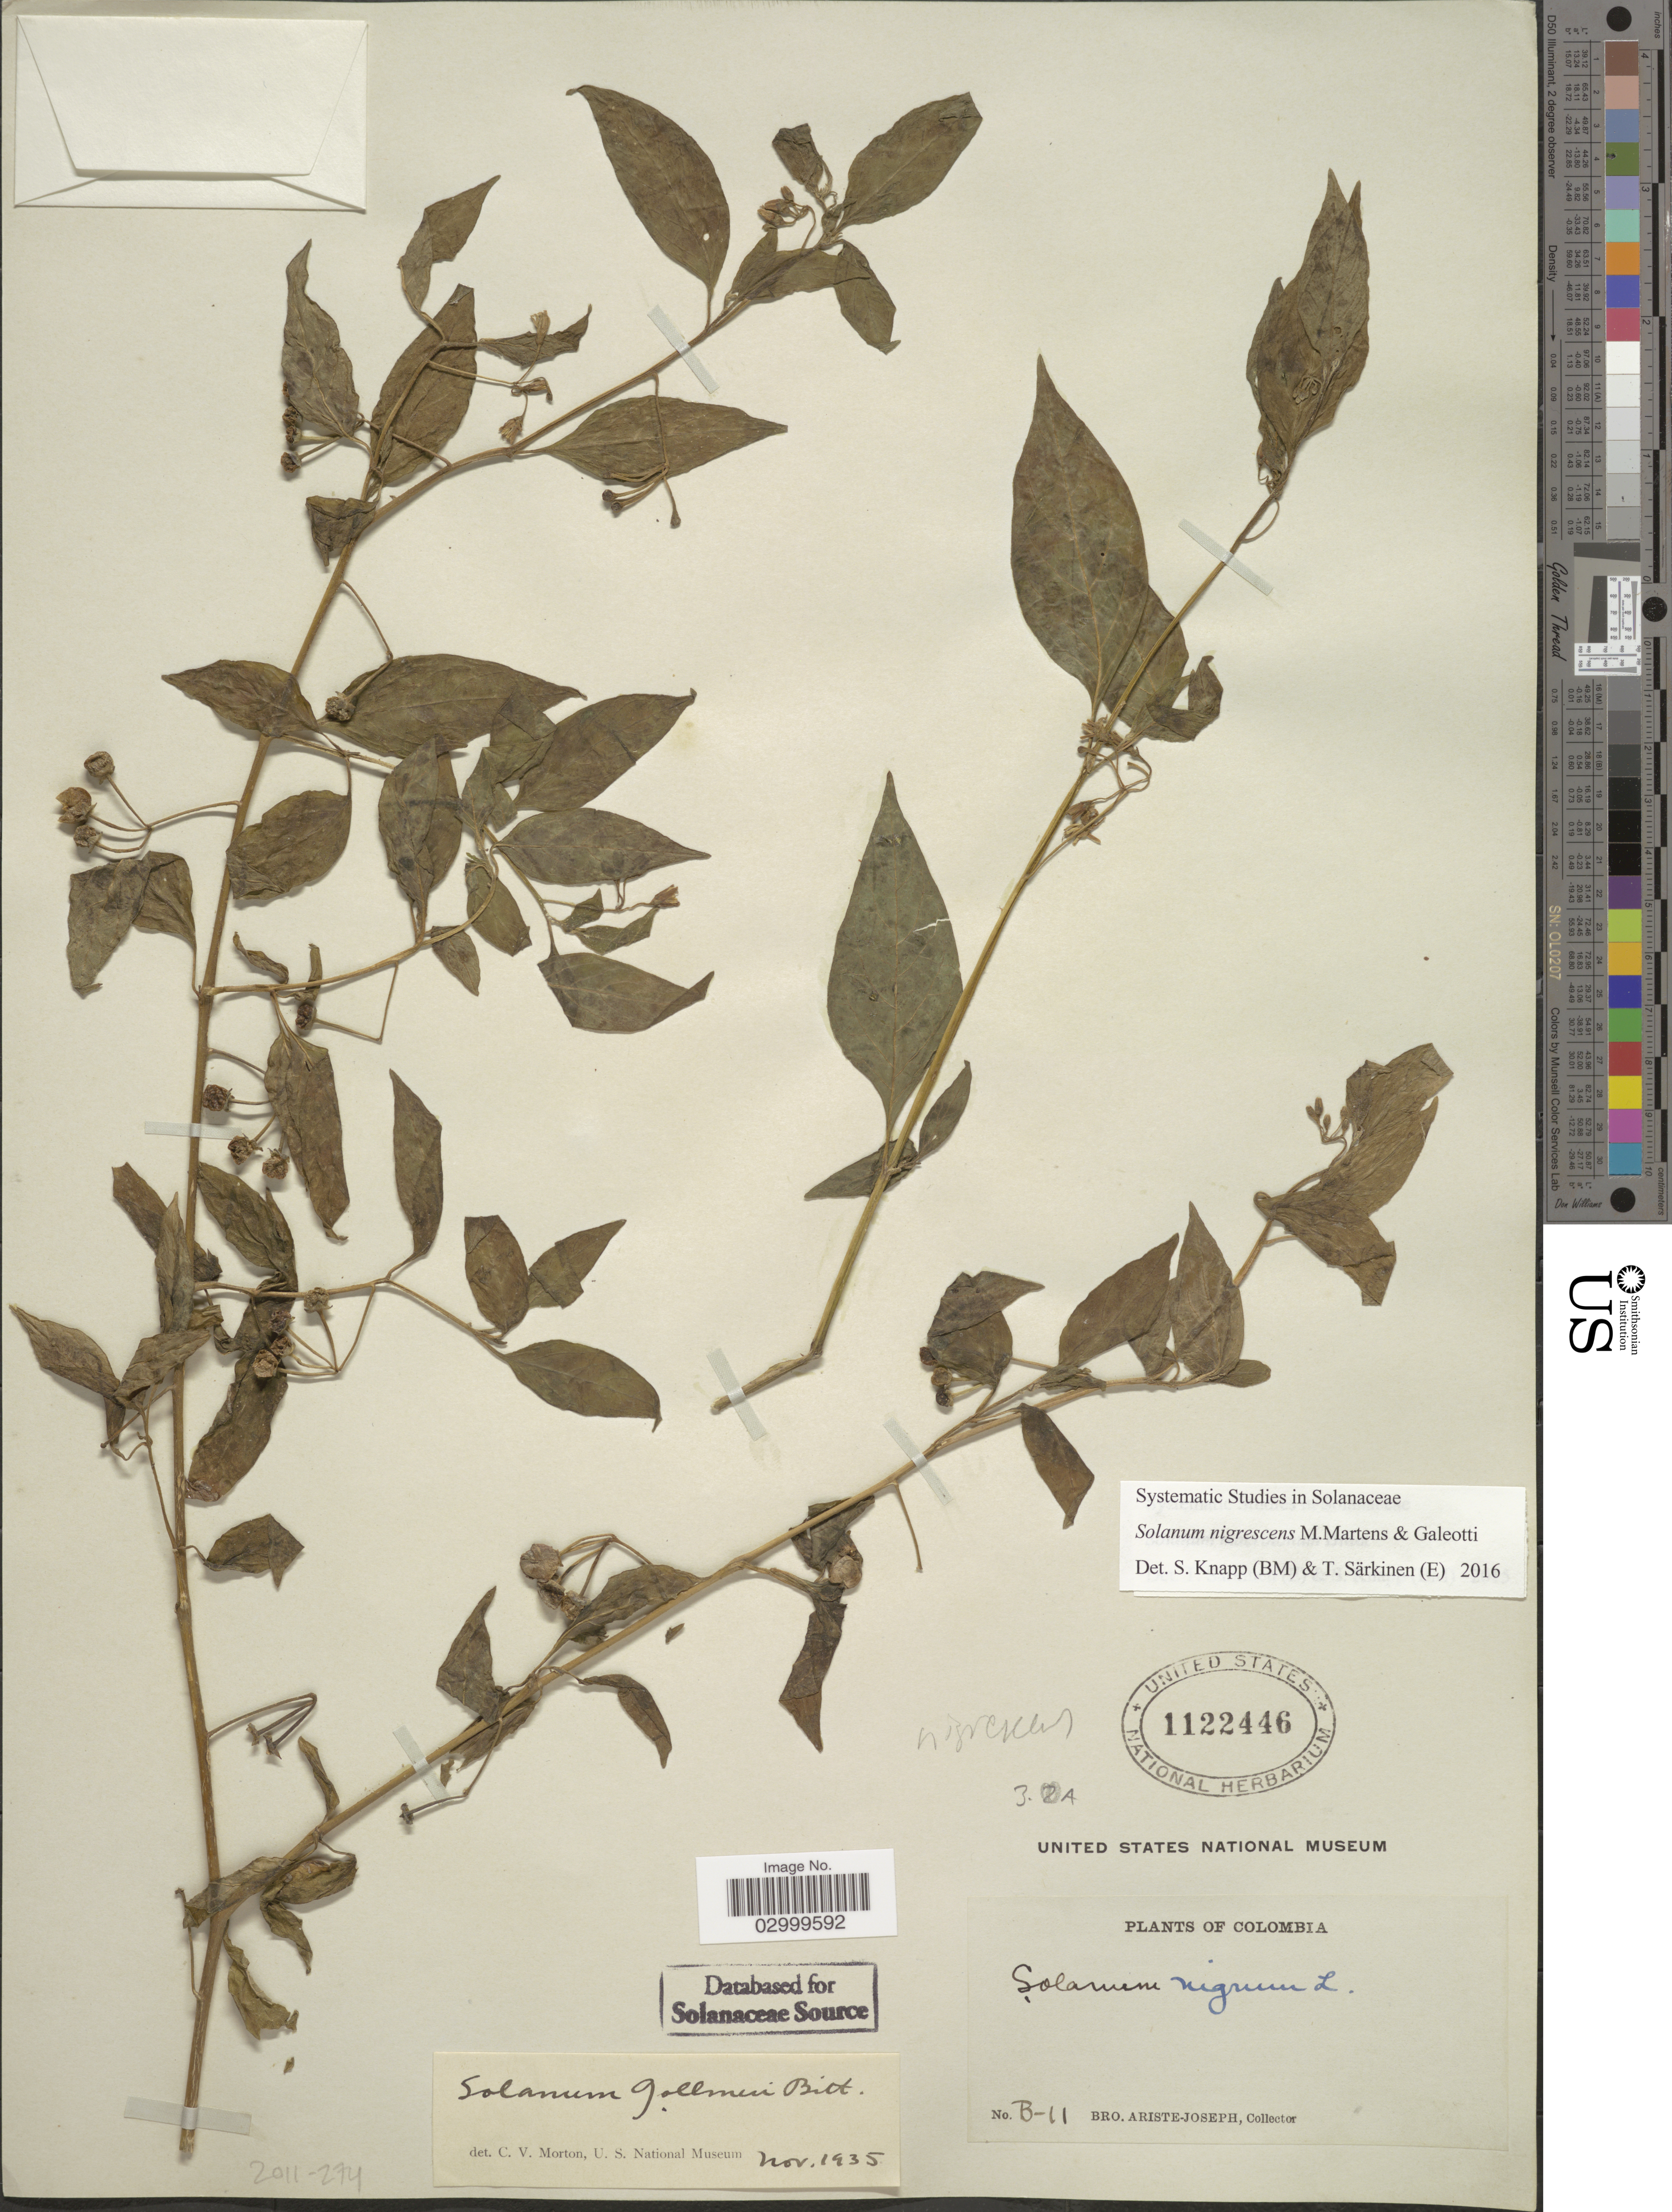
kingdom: Plantae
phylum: Tracheophyta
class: Magnoliopsida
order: Solanales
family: Solanaceae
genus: Solanum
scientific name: Solanum nigrescens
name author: M. Martens & Galeotti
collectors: Bro. Ariste-Joseph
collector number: B-11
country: Colombia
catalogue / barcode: US 1122446